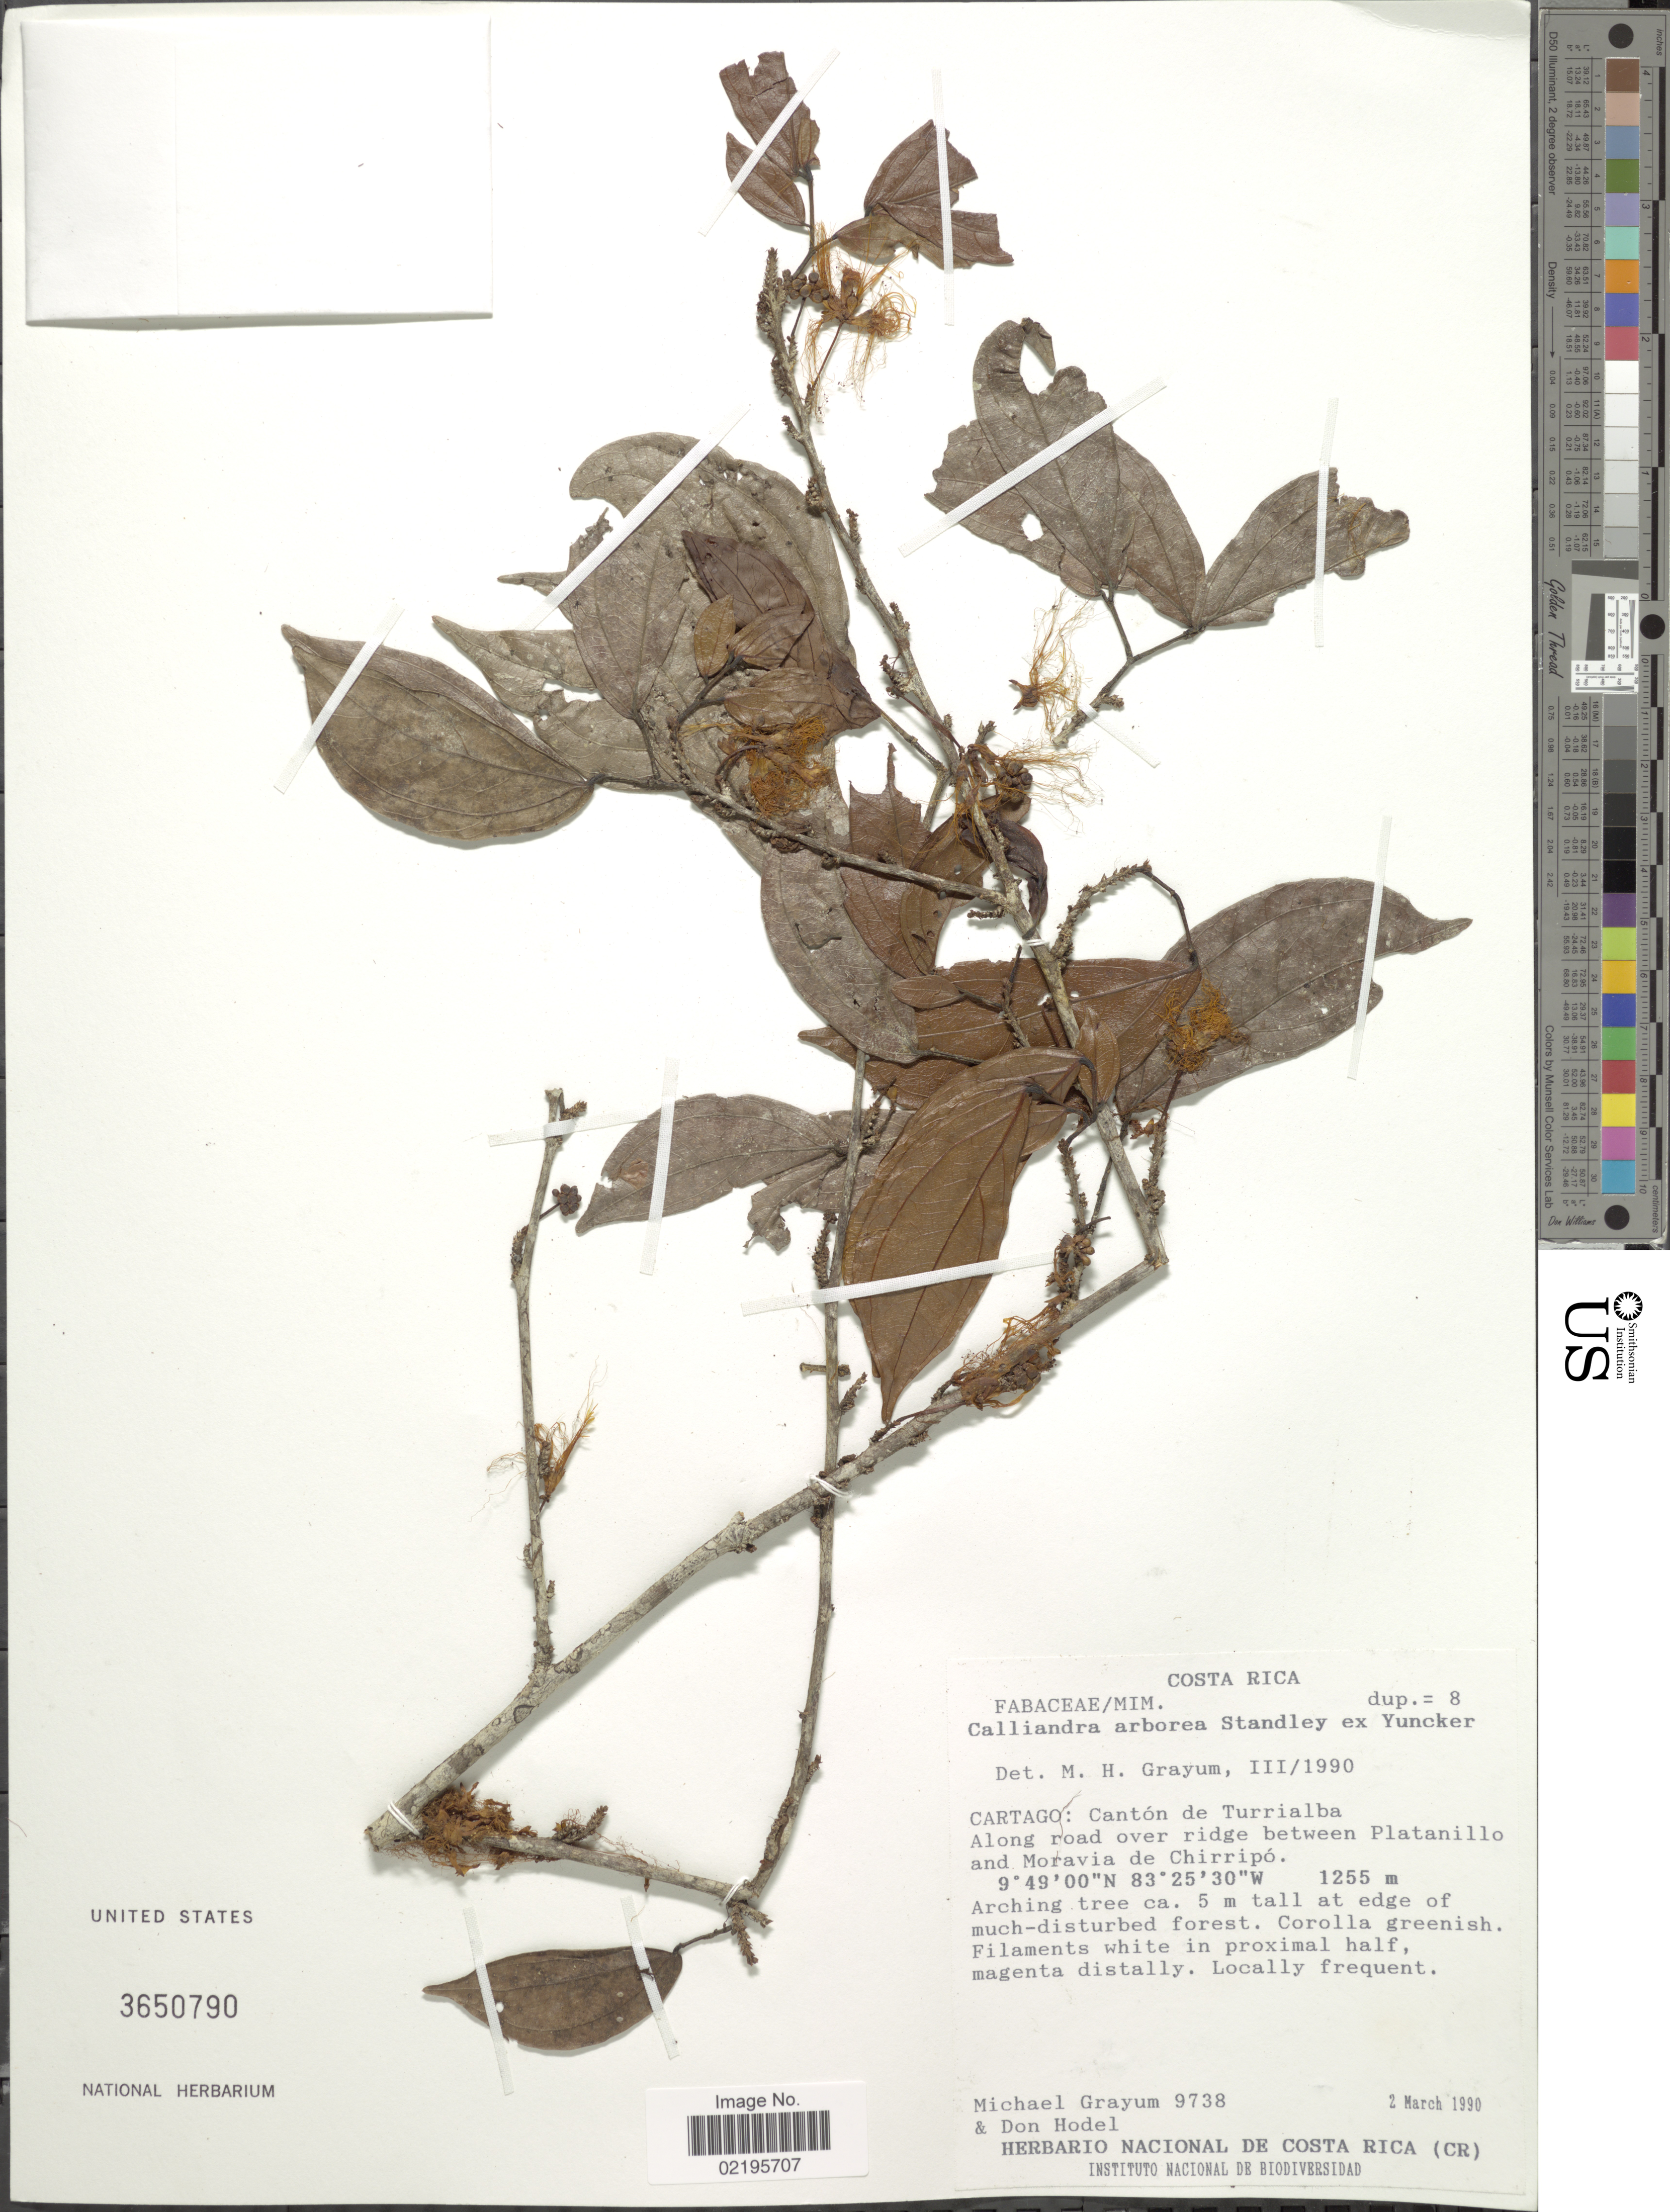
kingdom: Plantae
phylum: Tracheophyta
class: Magnoliopsida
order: Fabales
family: Fabaceae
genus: Calliandra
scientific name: Calliandra arborea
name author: Standl.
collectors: M. H. Grayum & D. R. Hodel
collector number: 9738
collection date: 1990-03-02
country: Costa Rica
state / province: Cartago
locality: Canton de Turrialba. Along road over ridge between Platanillo and Moravia de Chirripo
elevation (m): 1225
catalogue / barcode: US 3650790